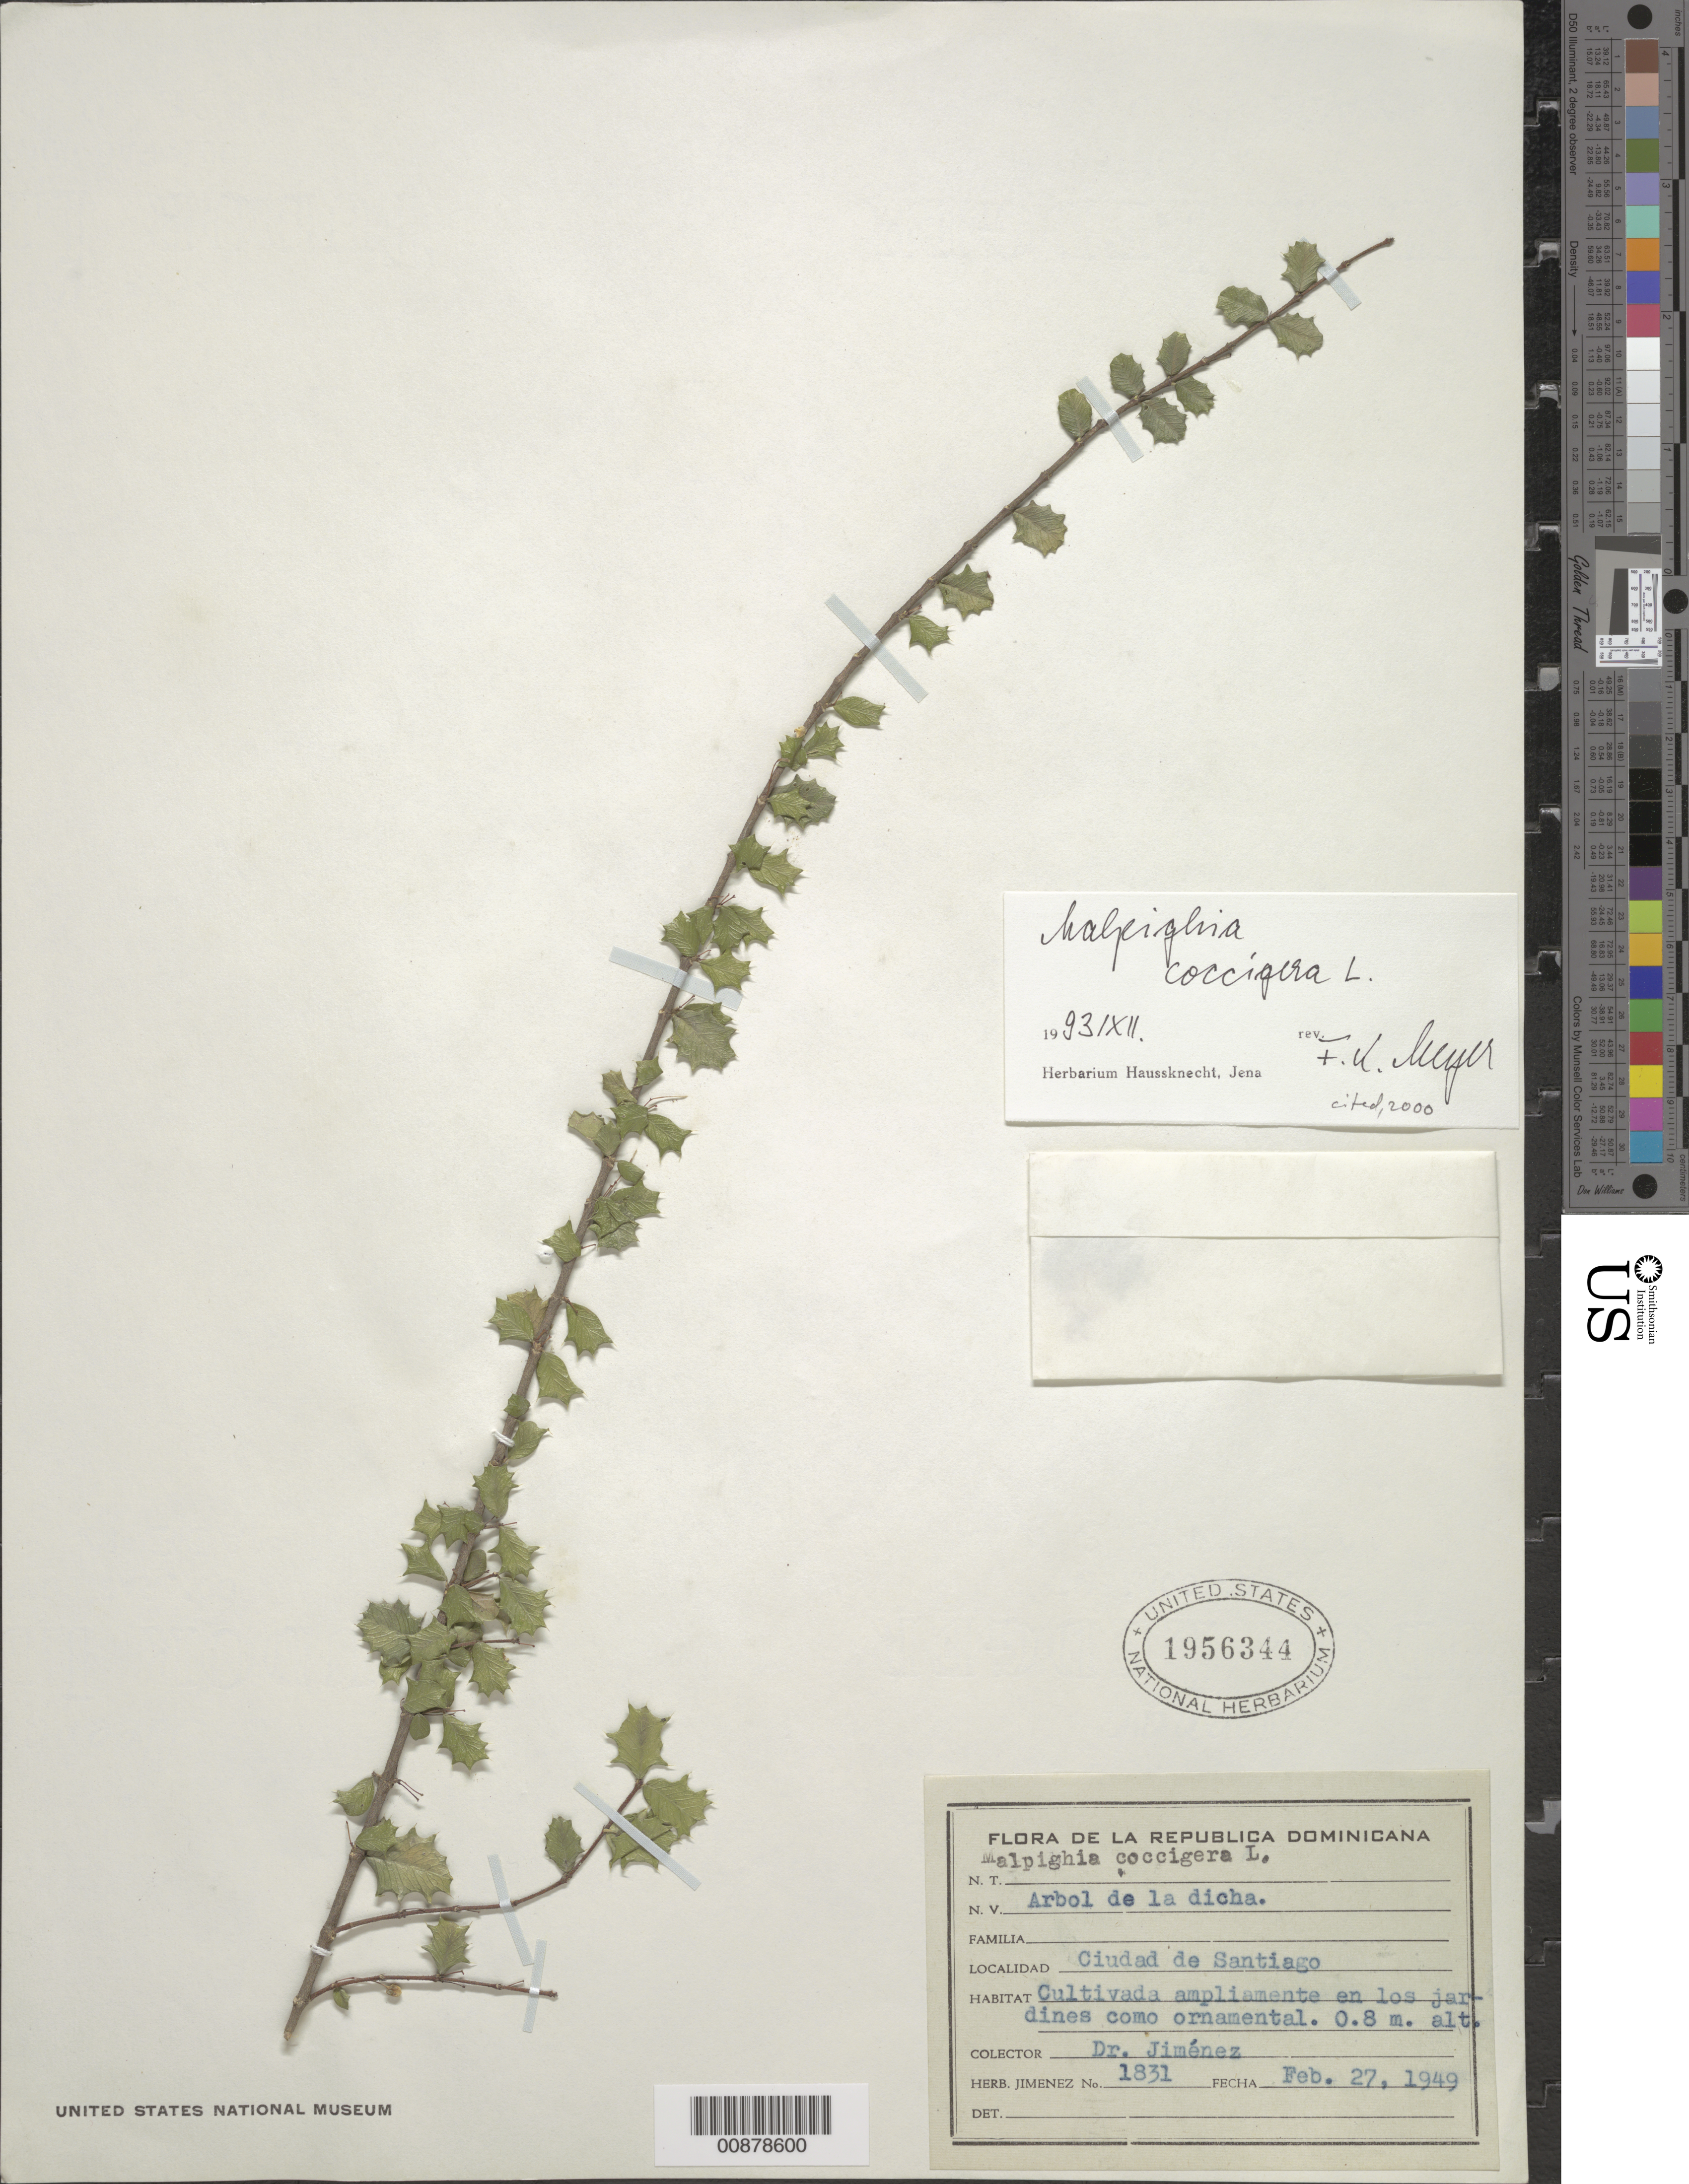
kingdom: Plantae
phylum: Tracheophyta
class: Magnoliopsida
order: Malpighiales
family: Malpighiaceae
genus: Malpighia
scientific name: Malpighia coccigera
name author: L.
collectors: Jimenez, --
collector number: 1831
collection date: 1949-02-27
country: Dominican Republic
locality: Republica Dominicana. Ciudad de Santiago.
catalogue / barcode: US 1956344